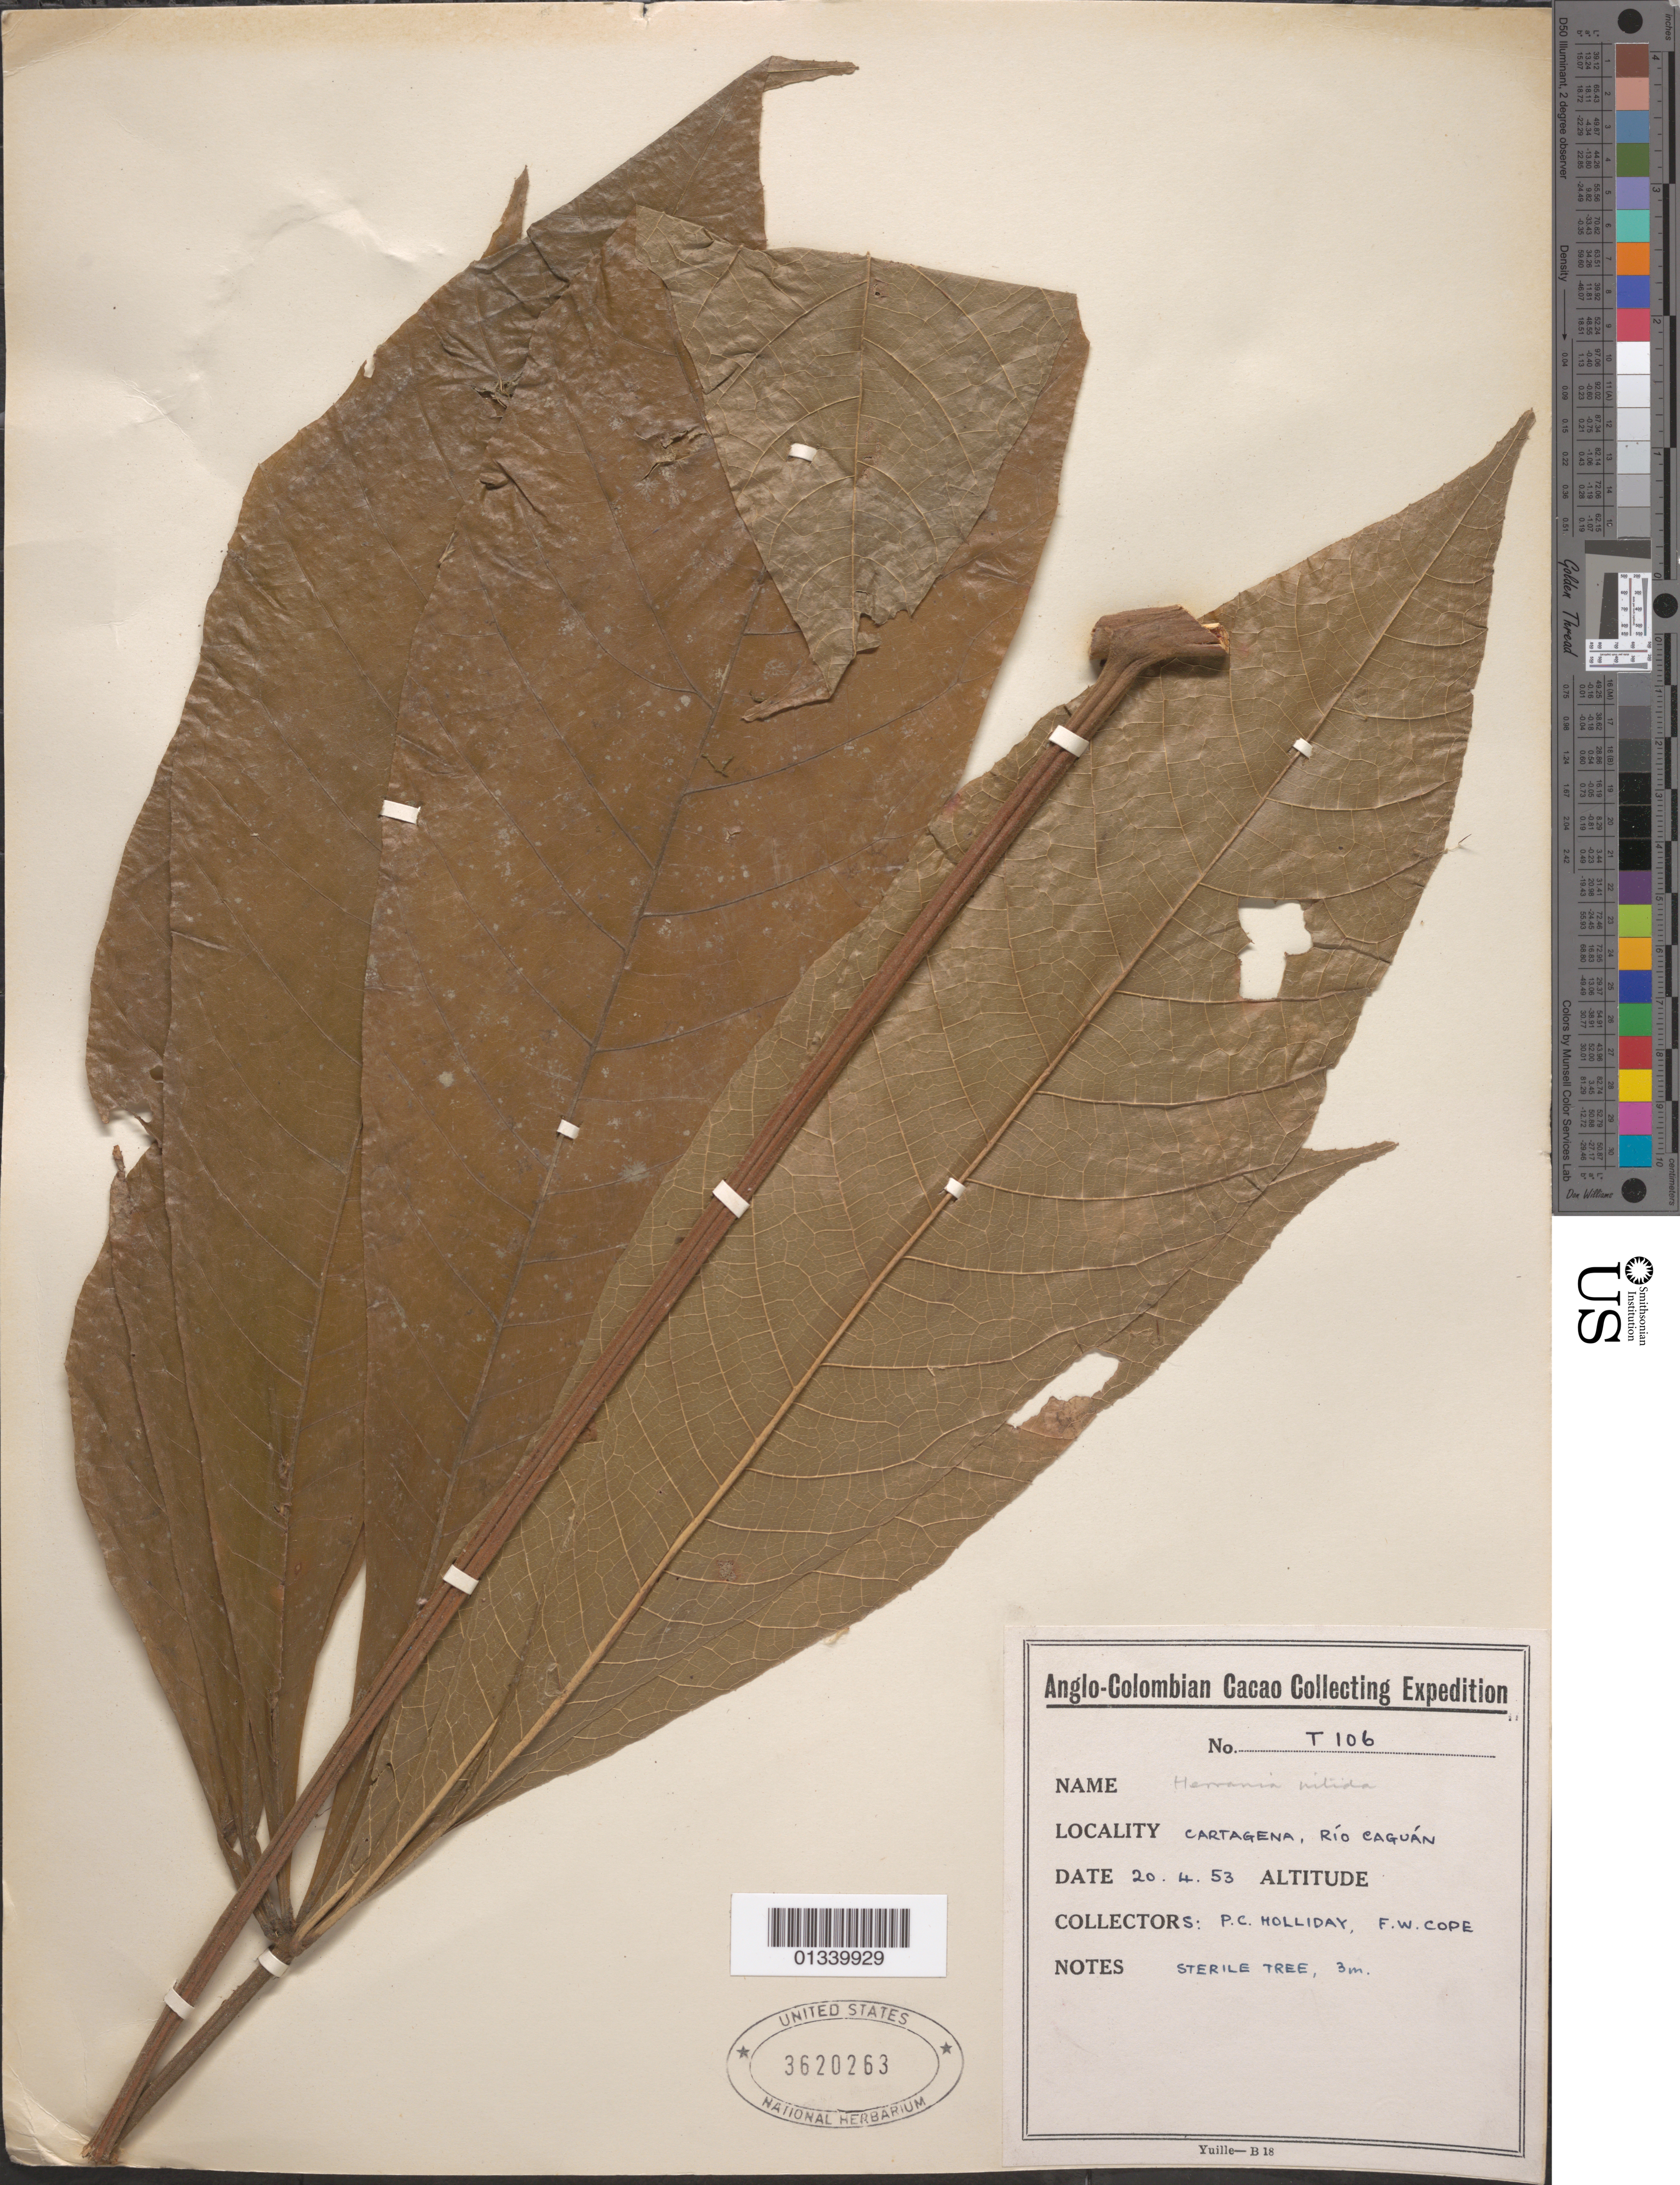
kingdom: Plantae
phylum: Tracheophyta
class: Magnoliopsida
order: Malvales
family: Malvaceae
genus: Herrania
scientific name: Herrania nitida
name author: (Poepp.) R.E. Schult.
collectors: P. C. Holliday & F. Cope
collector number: T-106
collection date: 1953-04-20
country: Colombia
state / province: Bolívar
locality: Cartagena, Rio Caguan.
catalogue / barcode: US 3620263